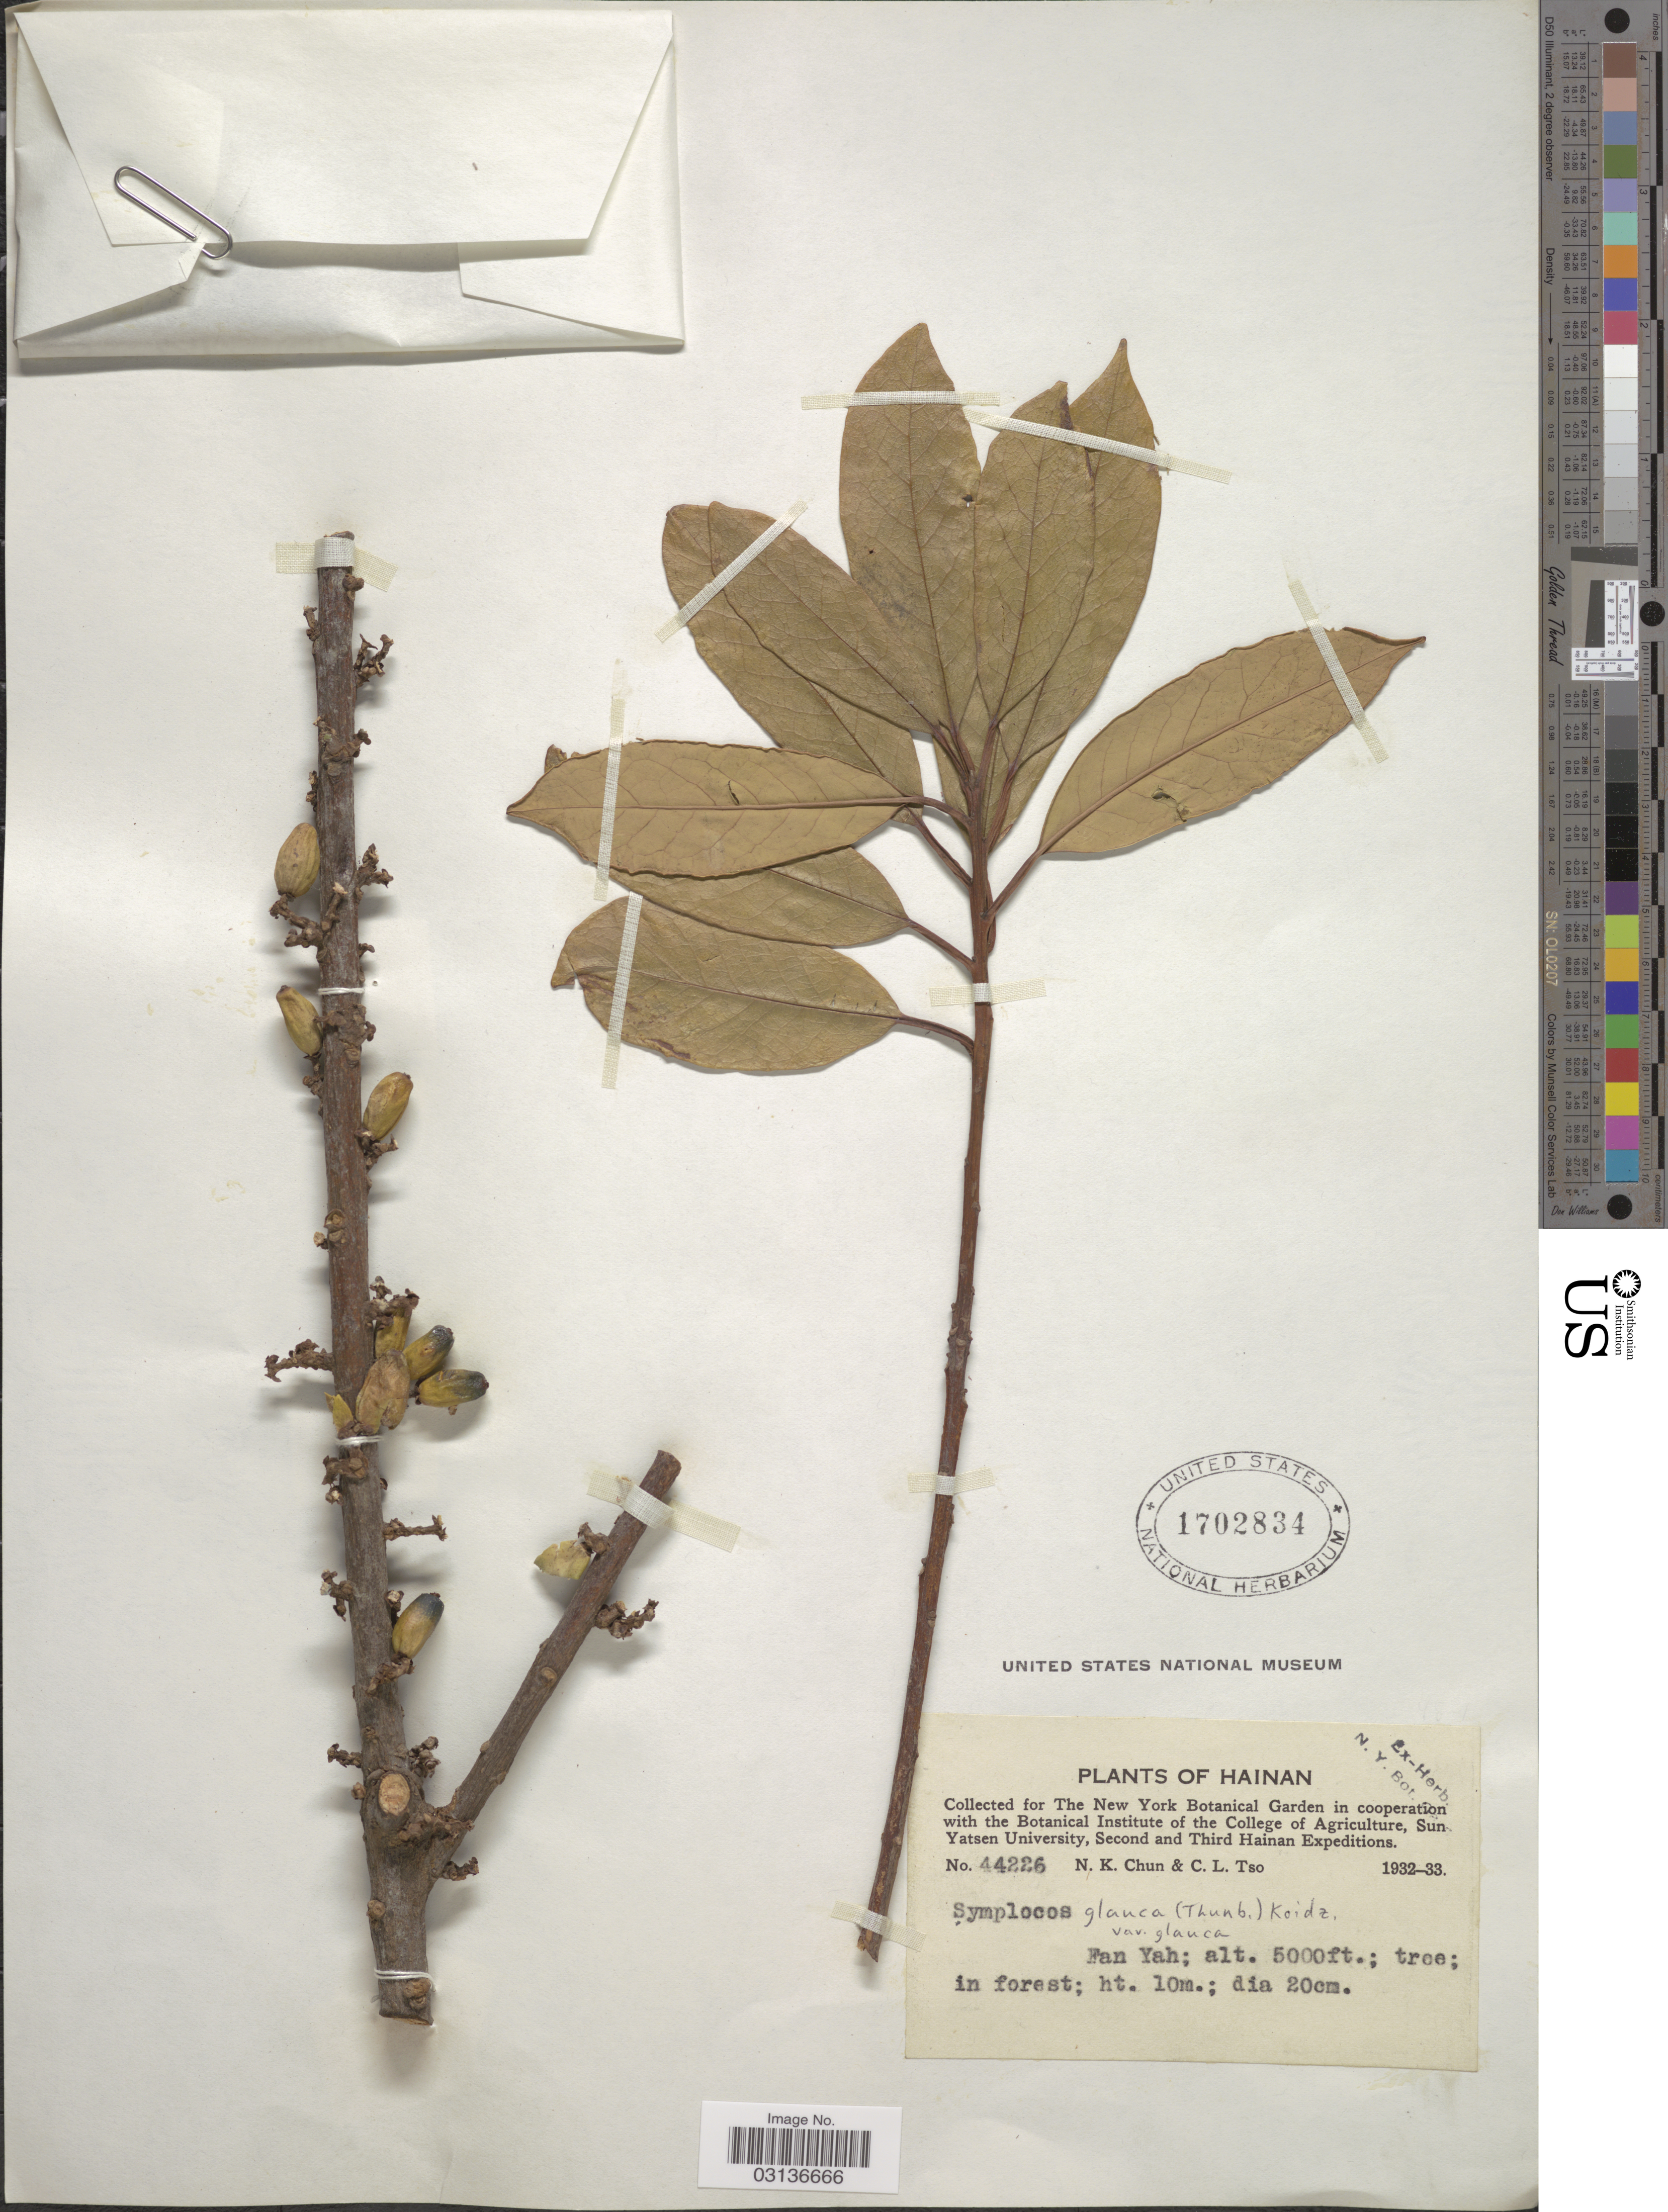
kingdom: Plantae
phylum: Tracheophyta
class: Magnoliopsida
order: Ericales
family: Symplocaceae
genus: Symplocos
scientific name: Symplocos glauca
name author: (Thunb.) Koidz.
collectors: N. K. Chun & C. Tso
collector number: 44226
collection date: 1932/1933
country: China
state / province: Hainan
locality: Fan Yah.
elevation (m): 1524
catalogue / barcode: US 1702834